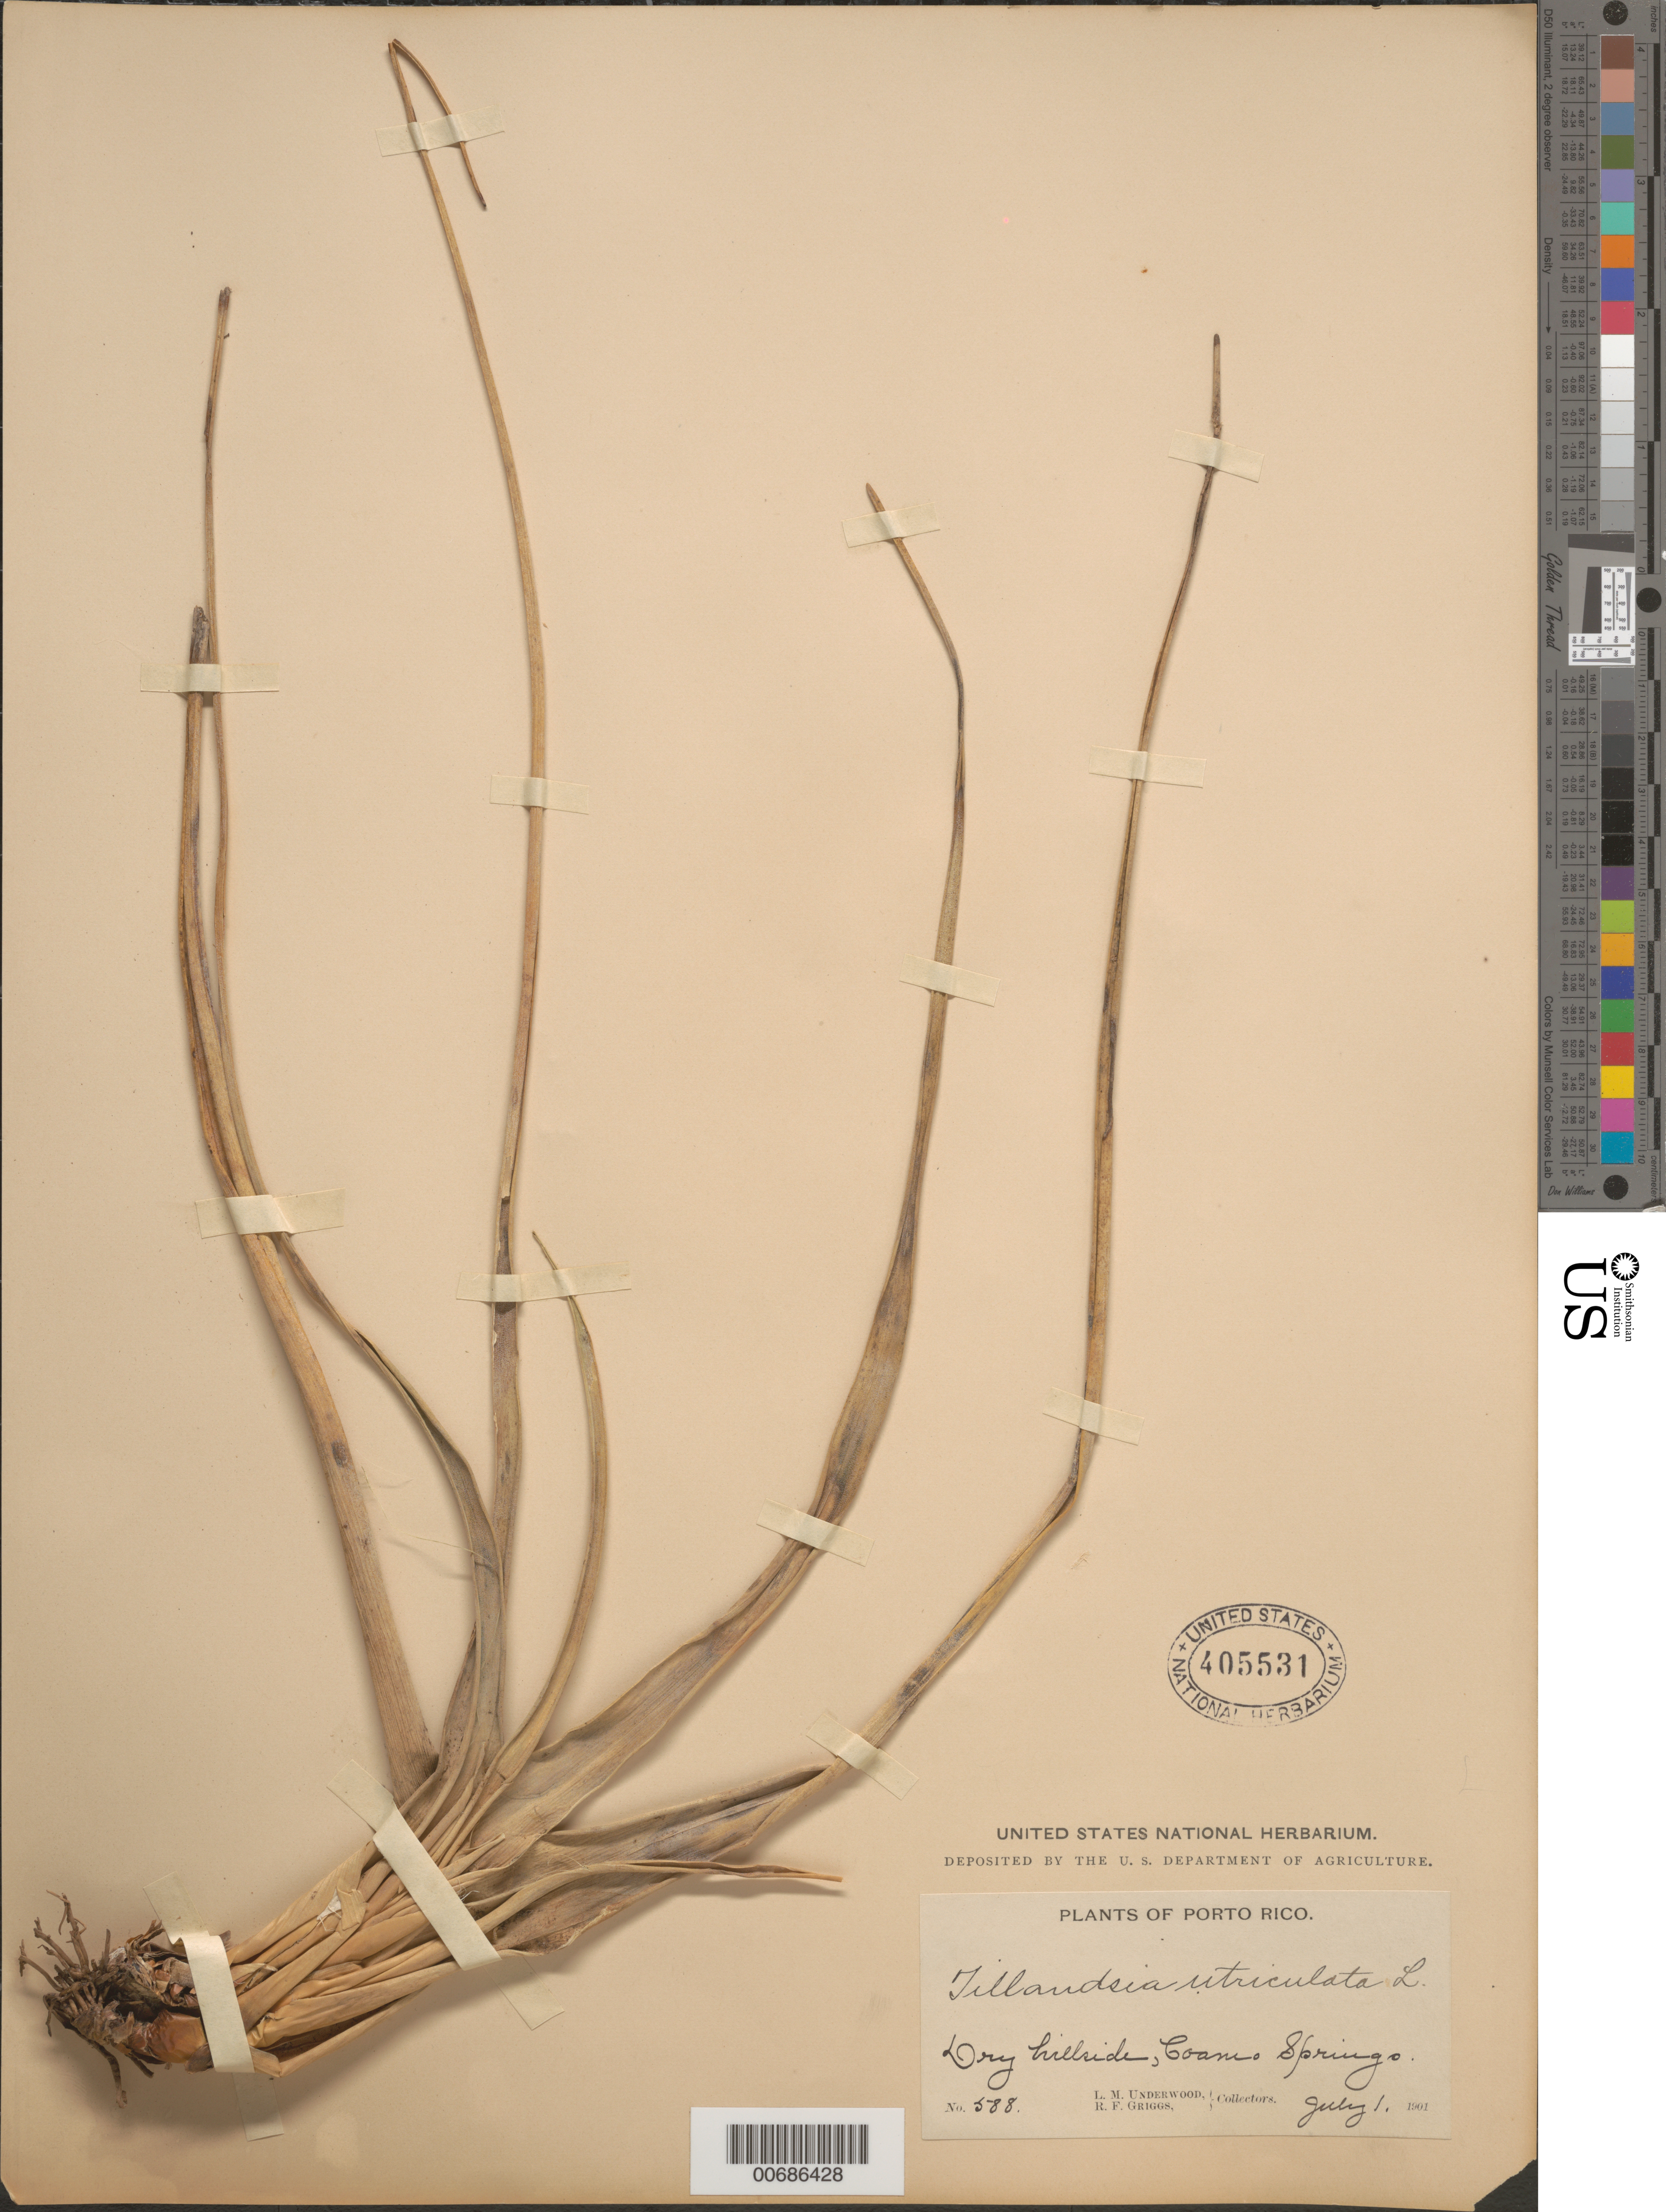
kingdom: Plantae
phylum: Tracheophyta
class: Liliopsida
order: Poales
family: Bromeliaceae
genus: Tillandsia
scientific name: Tillandsia utriculata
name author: L.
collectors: L. M. Underwood & R. F. Griggs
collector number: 588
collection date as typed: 01 Jul 1901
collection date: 1901-07-01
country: Puerto Rico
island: Greater Antilles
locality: Coamo Springs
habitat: dry hillside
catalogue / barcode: US 405531